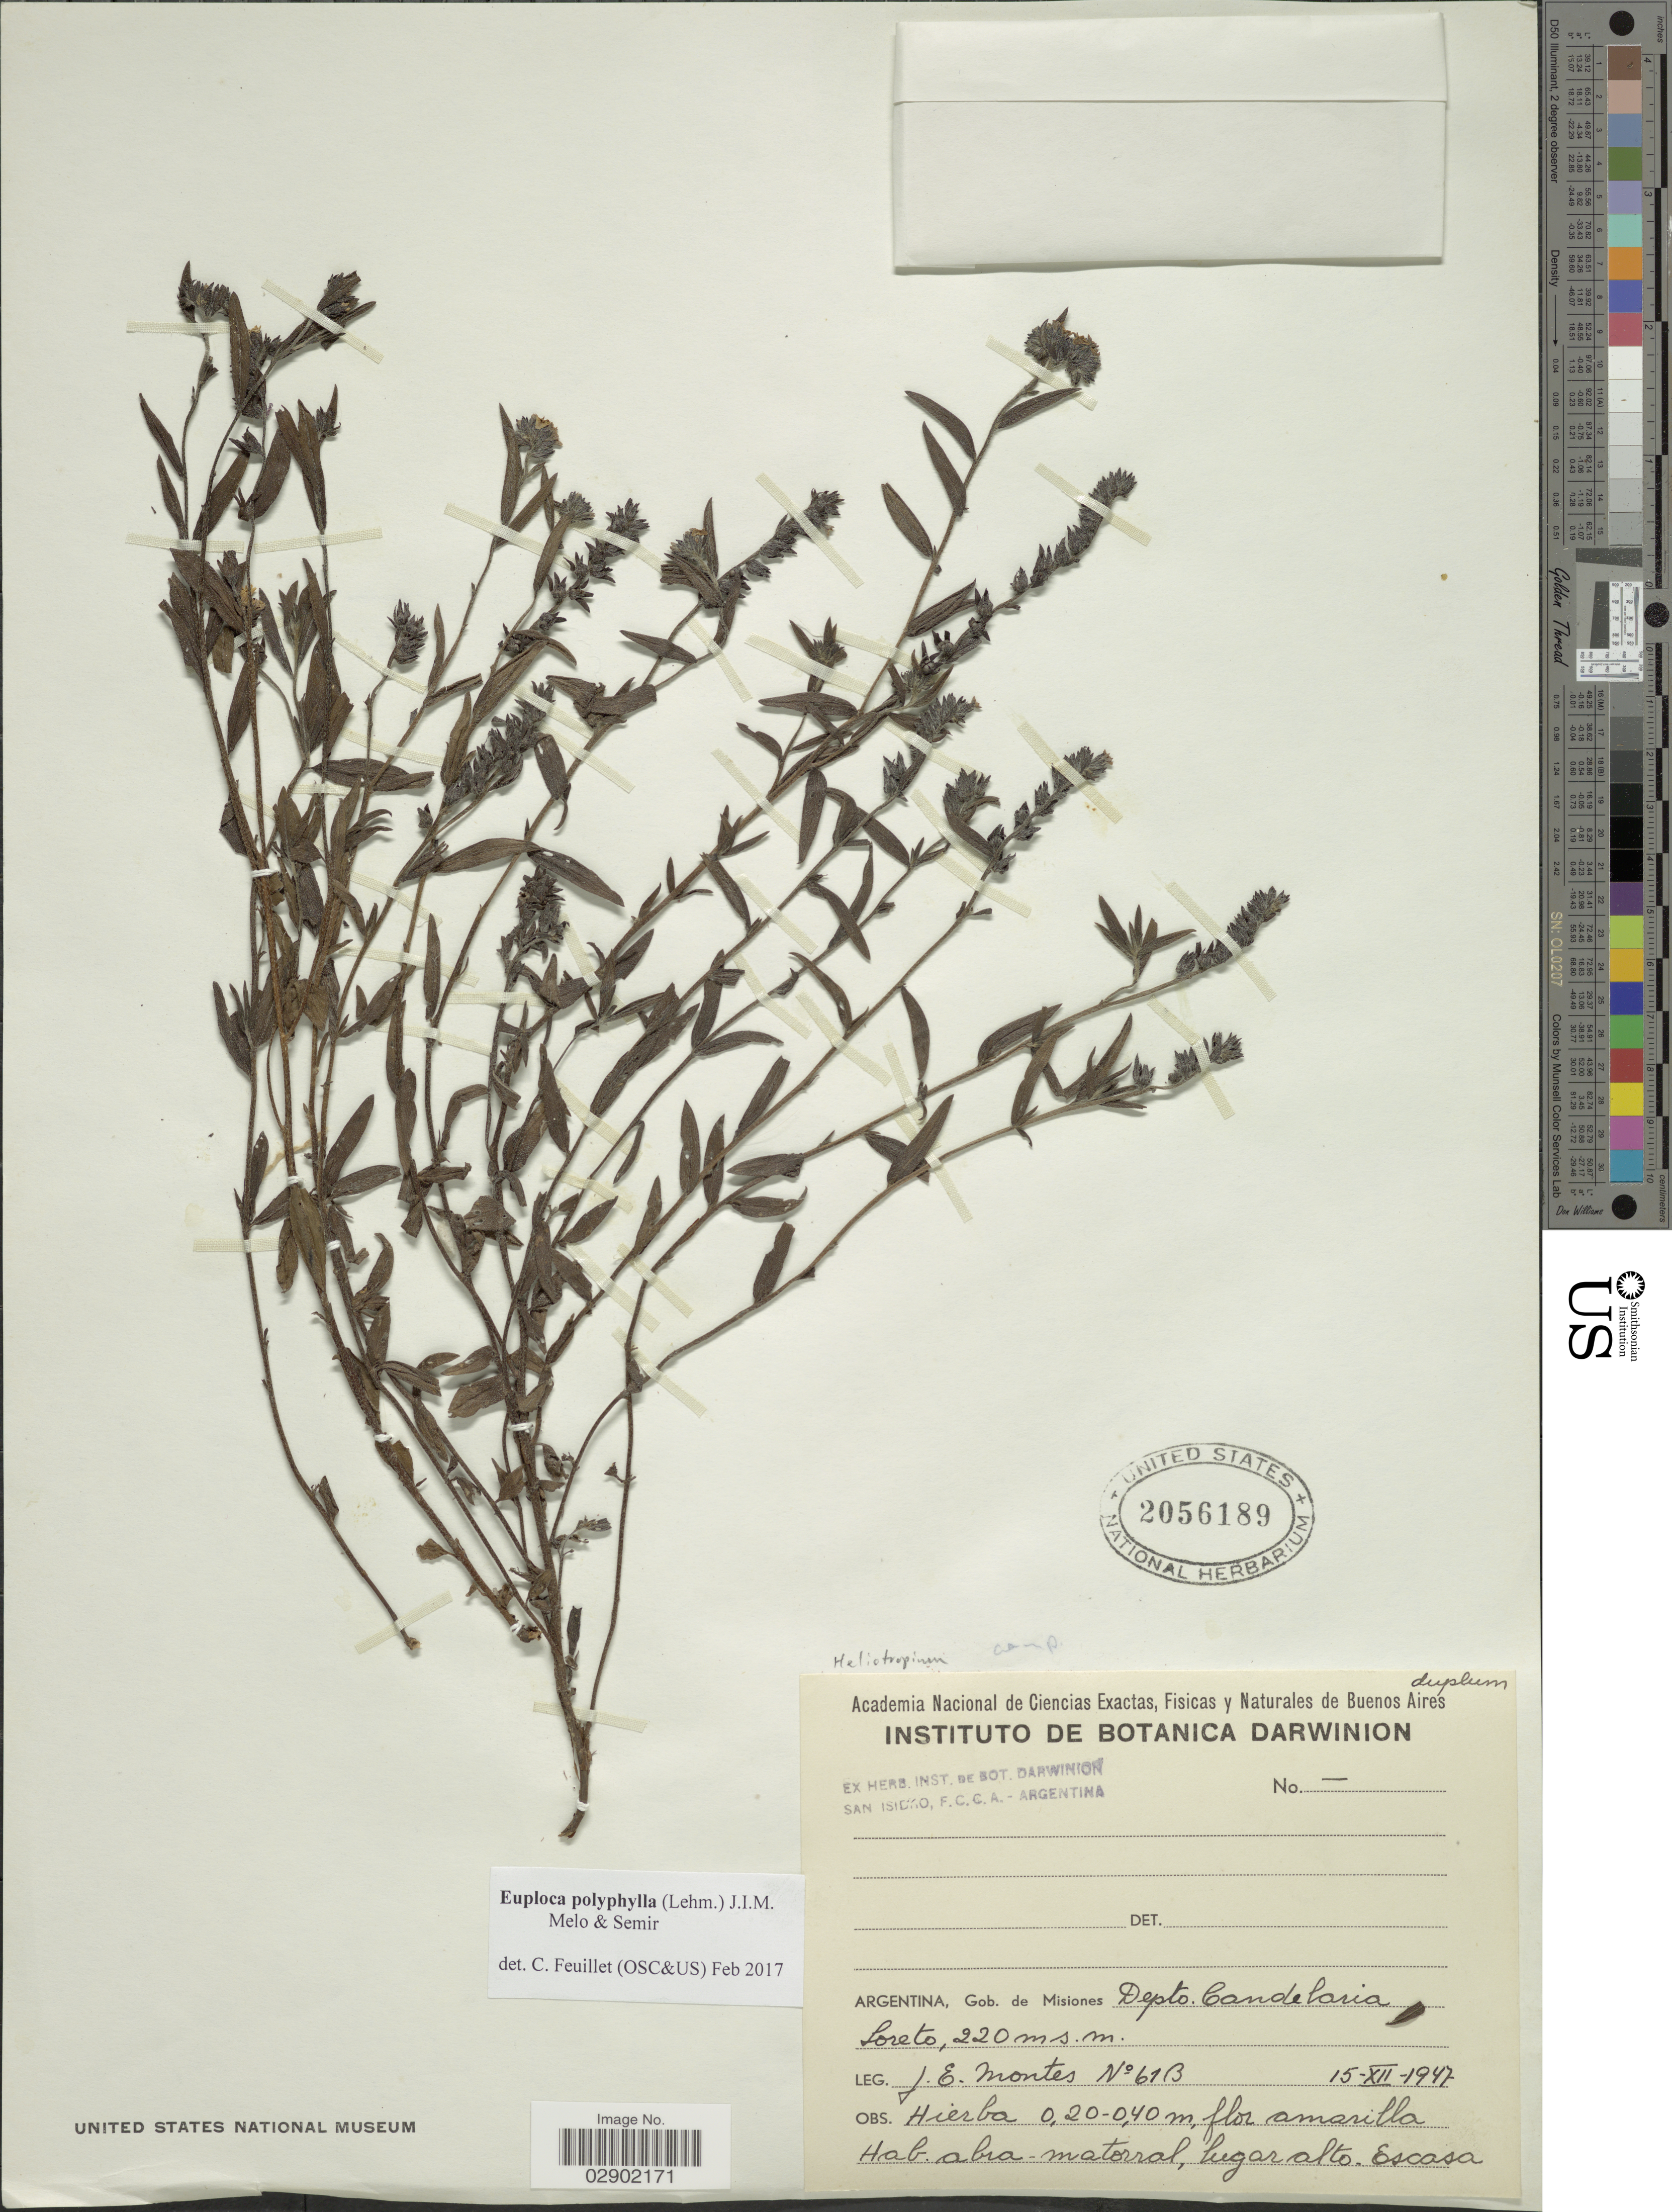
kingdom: Plantae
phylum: Tracheophyta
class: Magnoliopsida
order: Boraginales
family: Heliotropiaceae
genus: Euploca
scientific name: Euploca polyphylla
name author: (Lehm.) J.I.M. Melo & Semir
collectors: J. E. Montes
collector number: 61B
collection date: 1947-12-15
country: Argentina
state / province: Misiones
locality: Gob. de Misiones Depto. Candelaria Loreto.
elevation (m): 220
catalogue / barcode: US 2056189